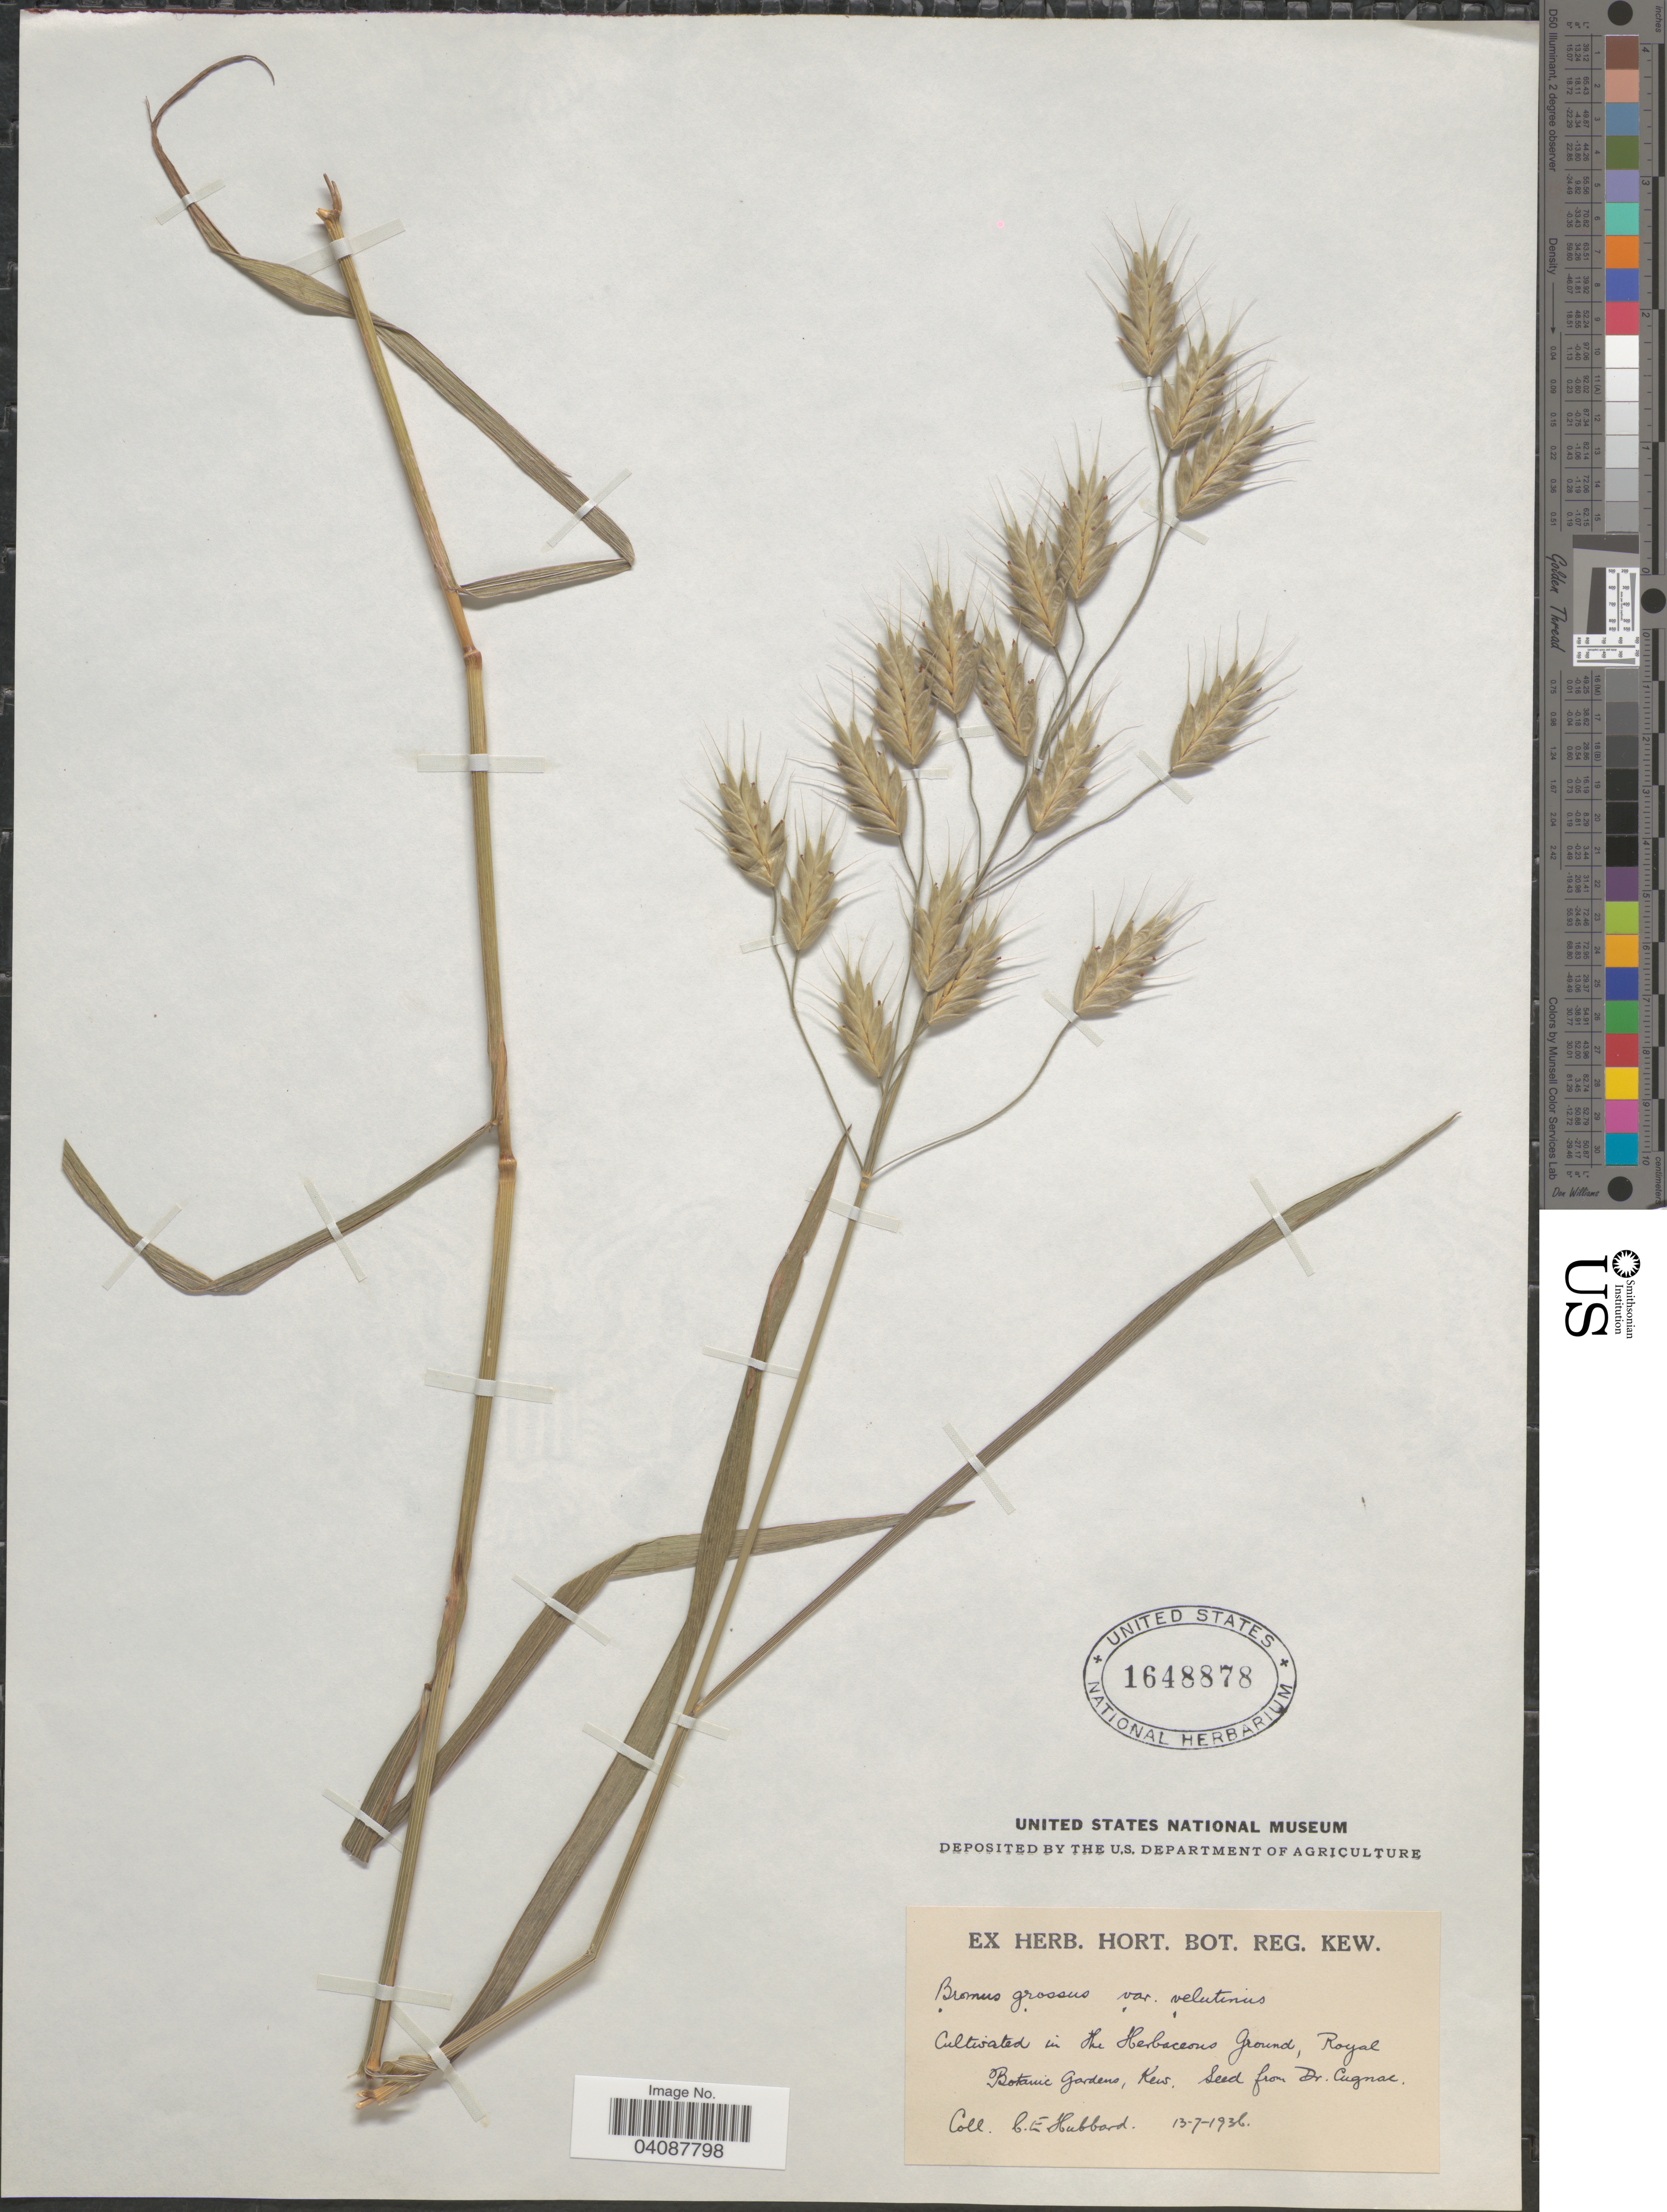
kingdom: Plantae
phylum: Tracheophyta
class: Liliopsida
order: Poales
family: Poaceae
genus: Bromus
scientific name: Bromus grossus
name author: Desf. ex DC.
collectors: C. E. Hubbard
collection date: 1936-07-13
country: United Kingdom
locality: Cultivated in the Herbaceous ground, Royal Botanic Gardens, Kew.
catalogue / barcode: US 1648878